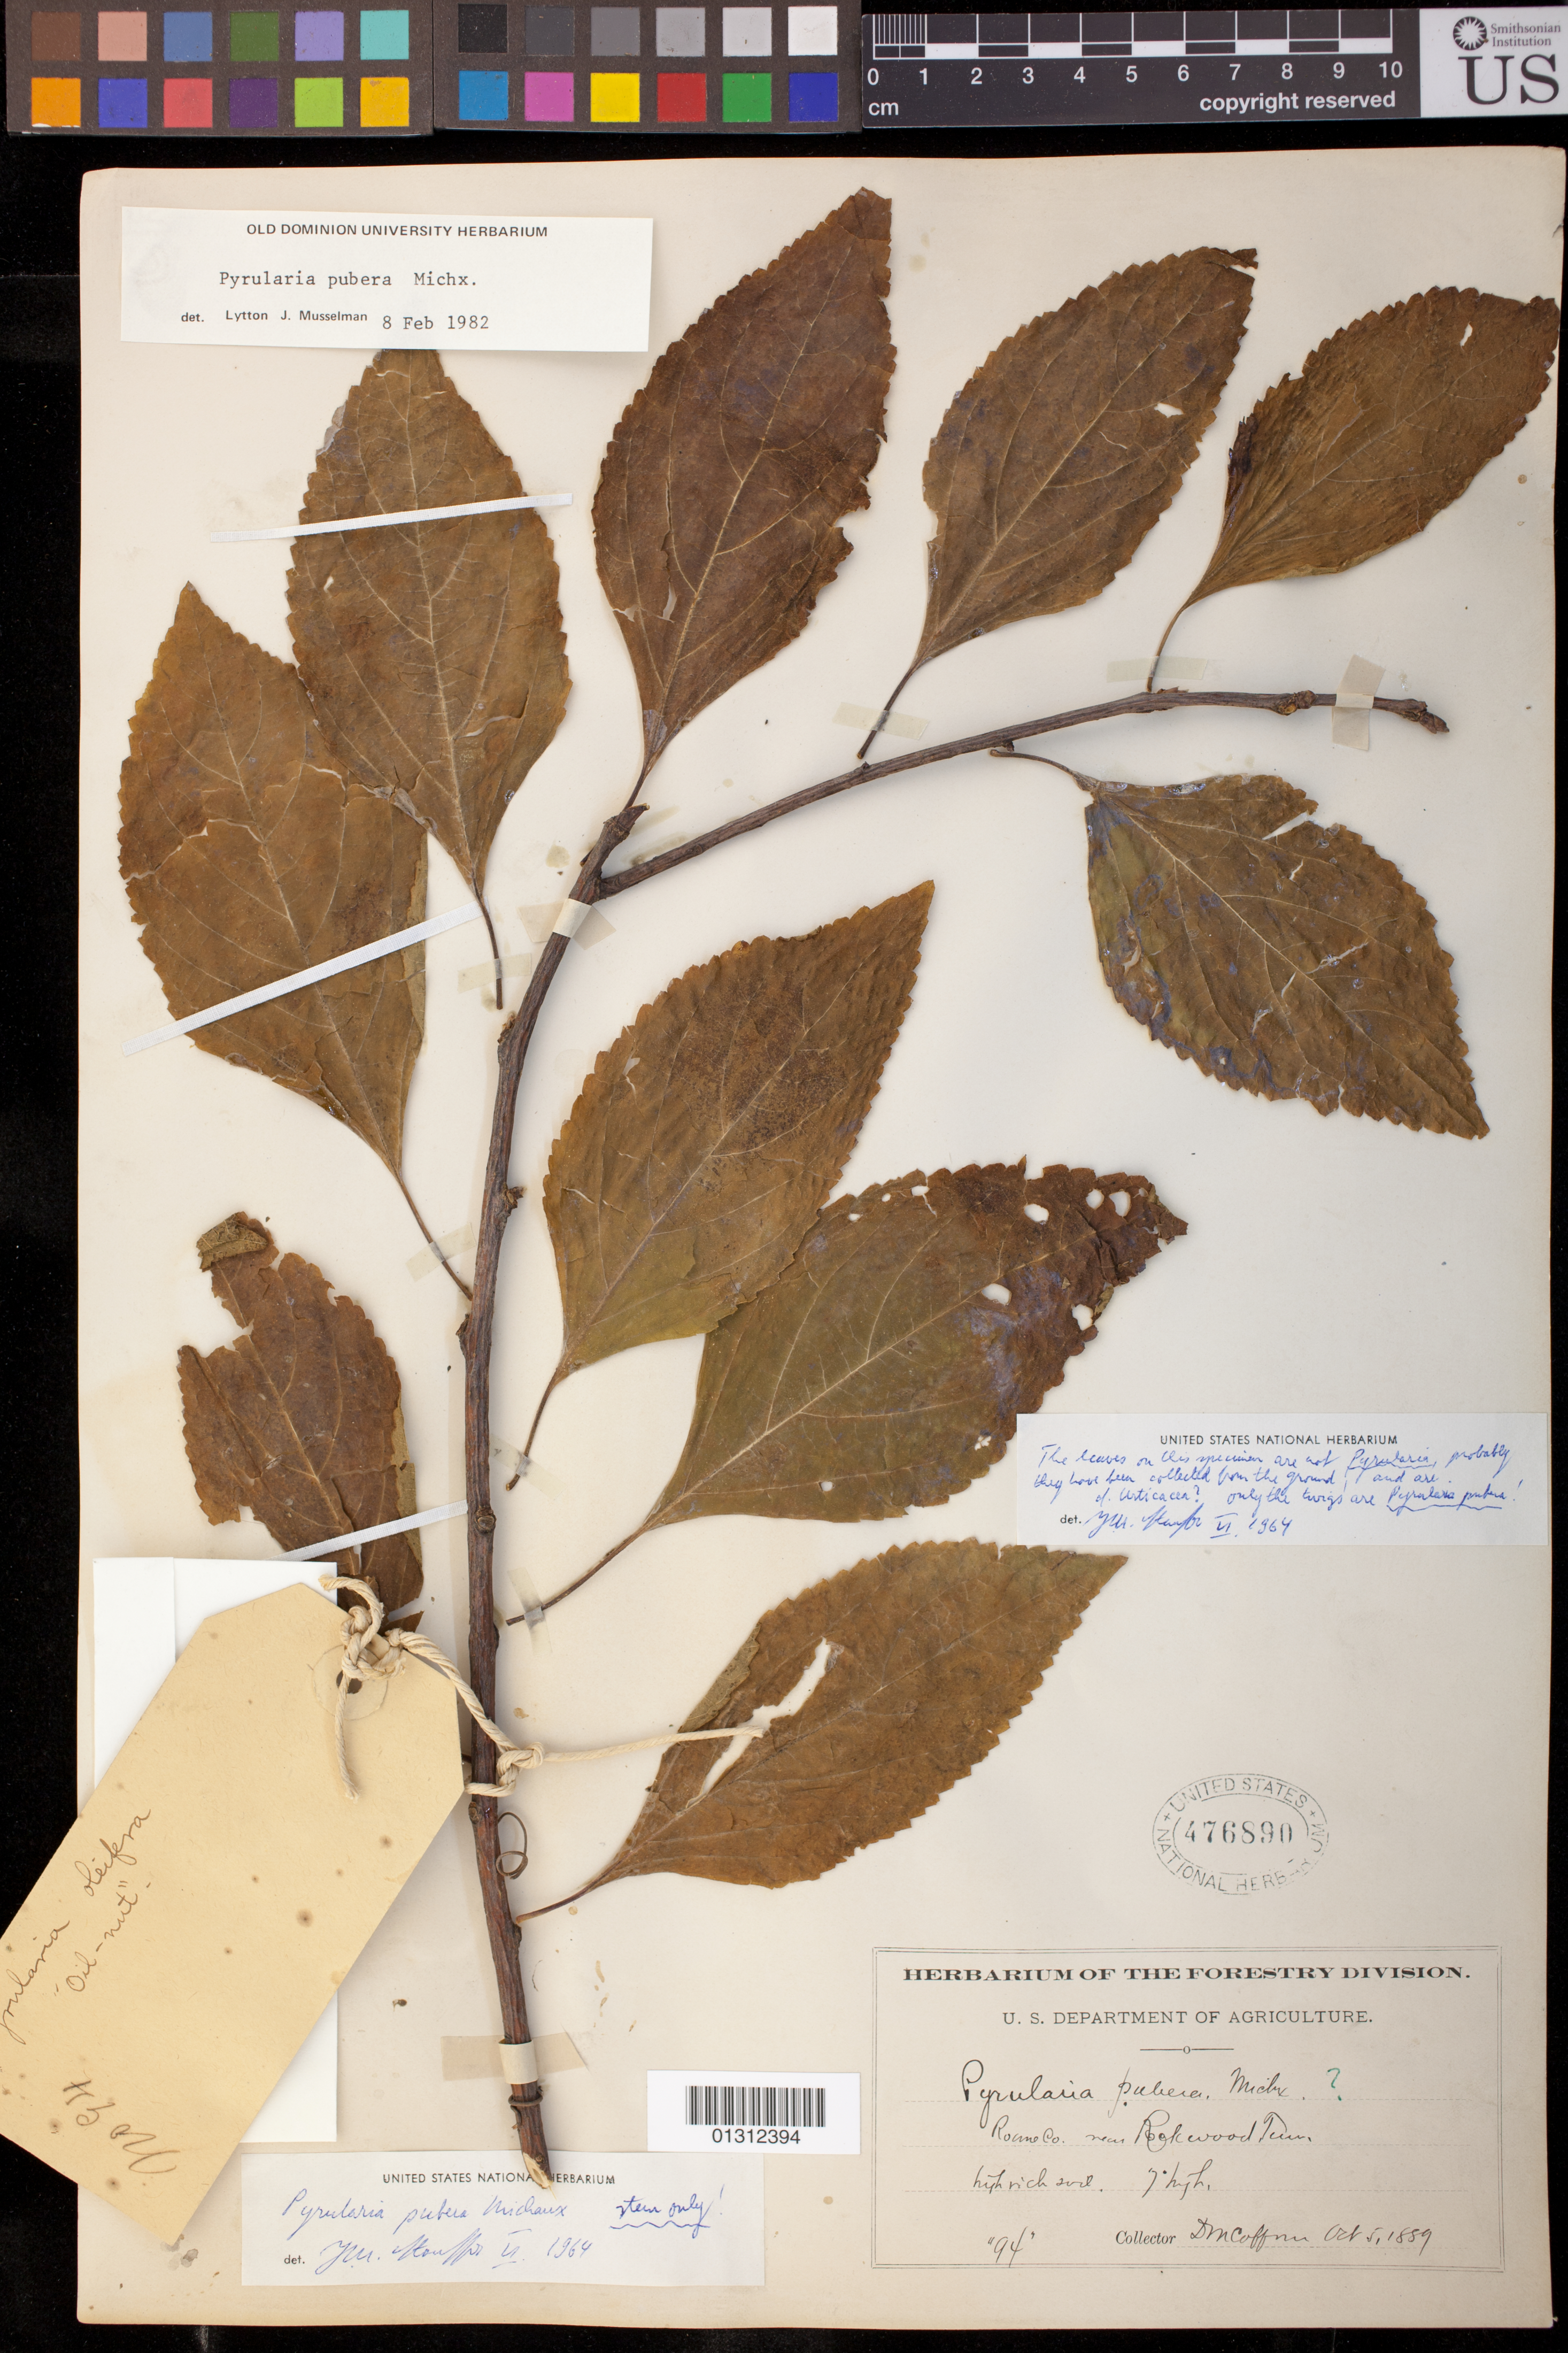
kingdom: Plantae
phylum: Tracheophyta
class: Magnoliopsida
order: Santalales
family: Cervantesiaceae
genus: Pyrularia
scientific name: Pyrularia pubera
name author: Michx.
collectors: D. M. Coffman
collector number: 94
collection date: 1889-10-05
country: United States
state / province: Tennessee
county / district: Roane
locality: Near Rockwood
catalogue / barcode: US 476890